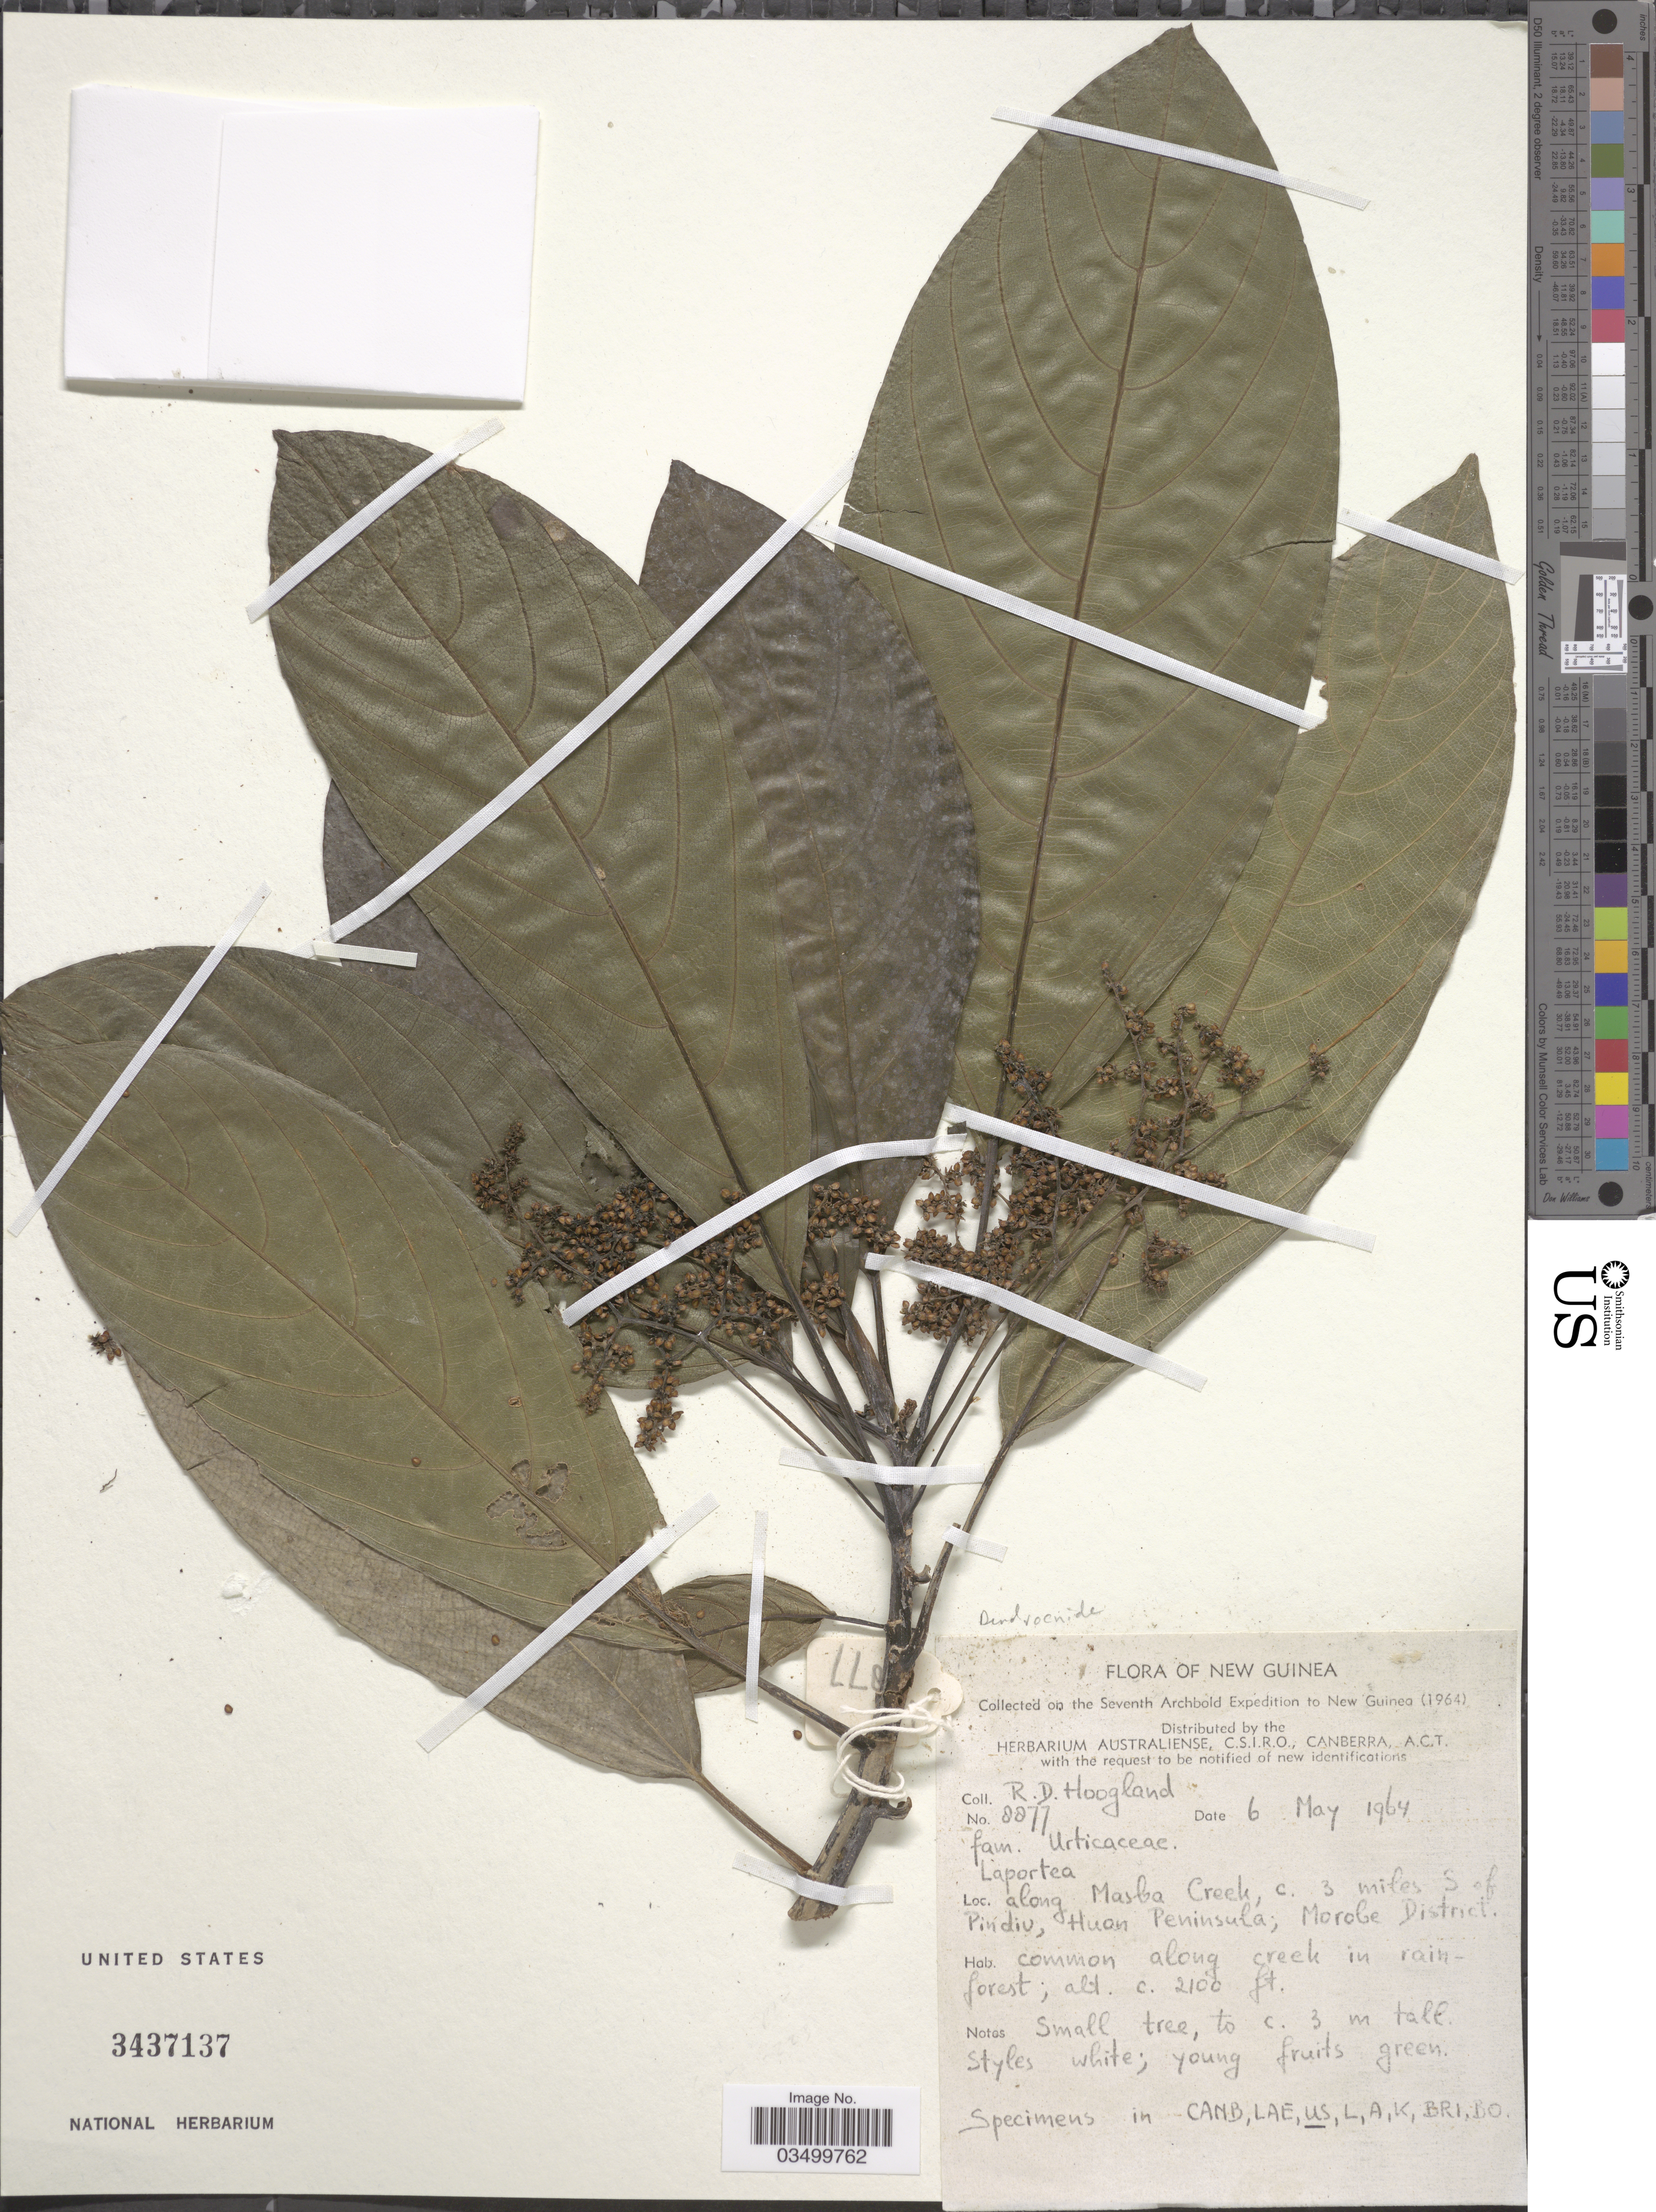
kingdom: Plantae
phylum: Tracheophyta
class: Magnoliopsida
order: Rosales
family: Urticaceae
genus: Dendrocnide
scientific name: Dendrocnide sp.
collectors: R. D. Hoogland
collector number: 8877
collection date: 1964-05-06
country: Papua New Guinea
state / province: Morobe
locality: New Guinea. Along Masba Creek, c. 3 miles S of Pindiu, Huan Peninsula; Morobe District.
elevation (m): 640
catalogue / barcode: US 3437137